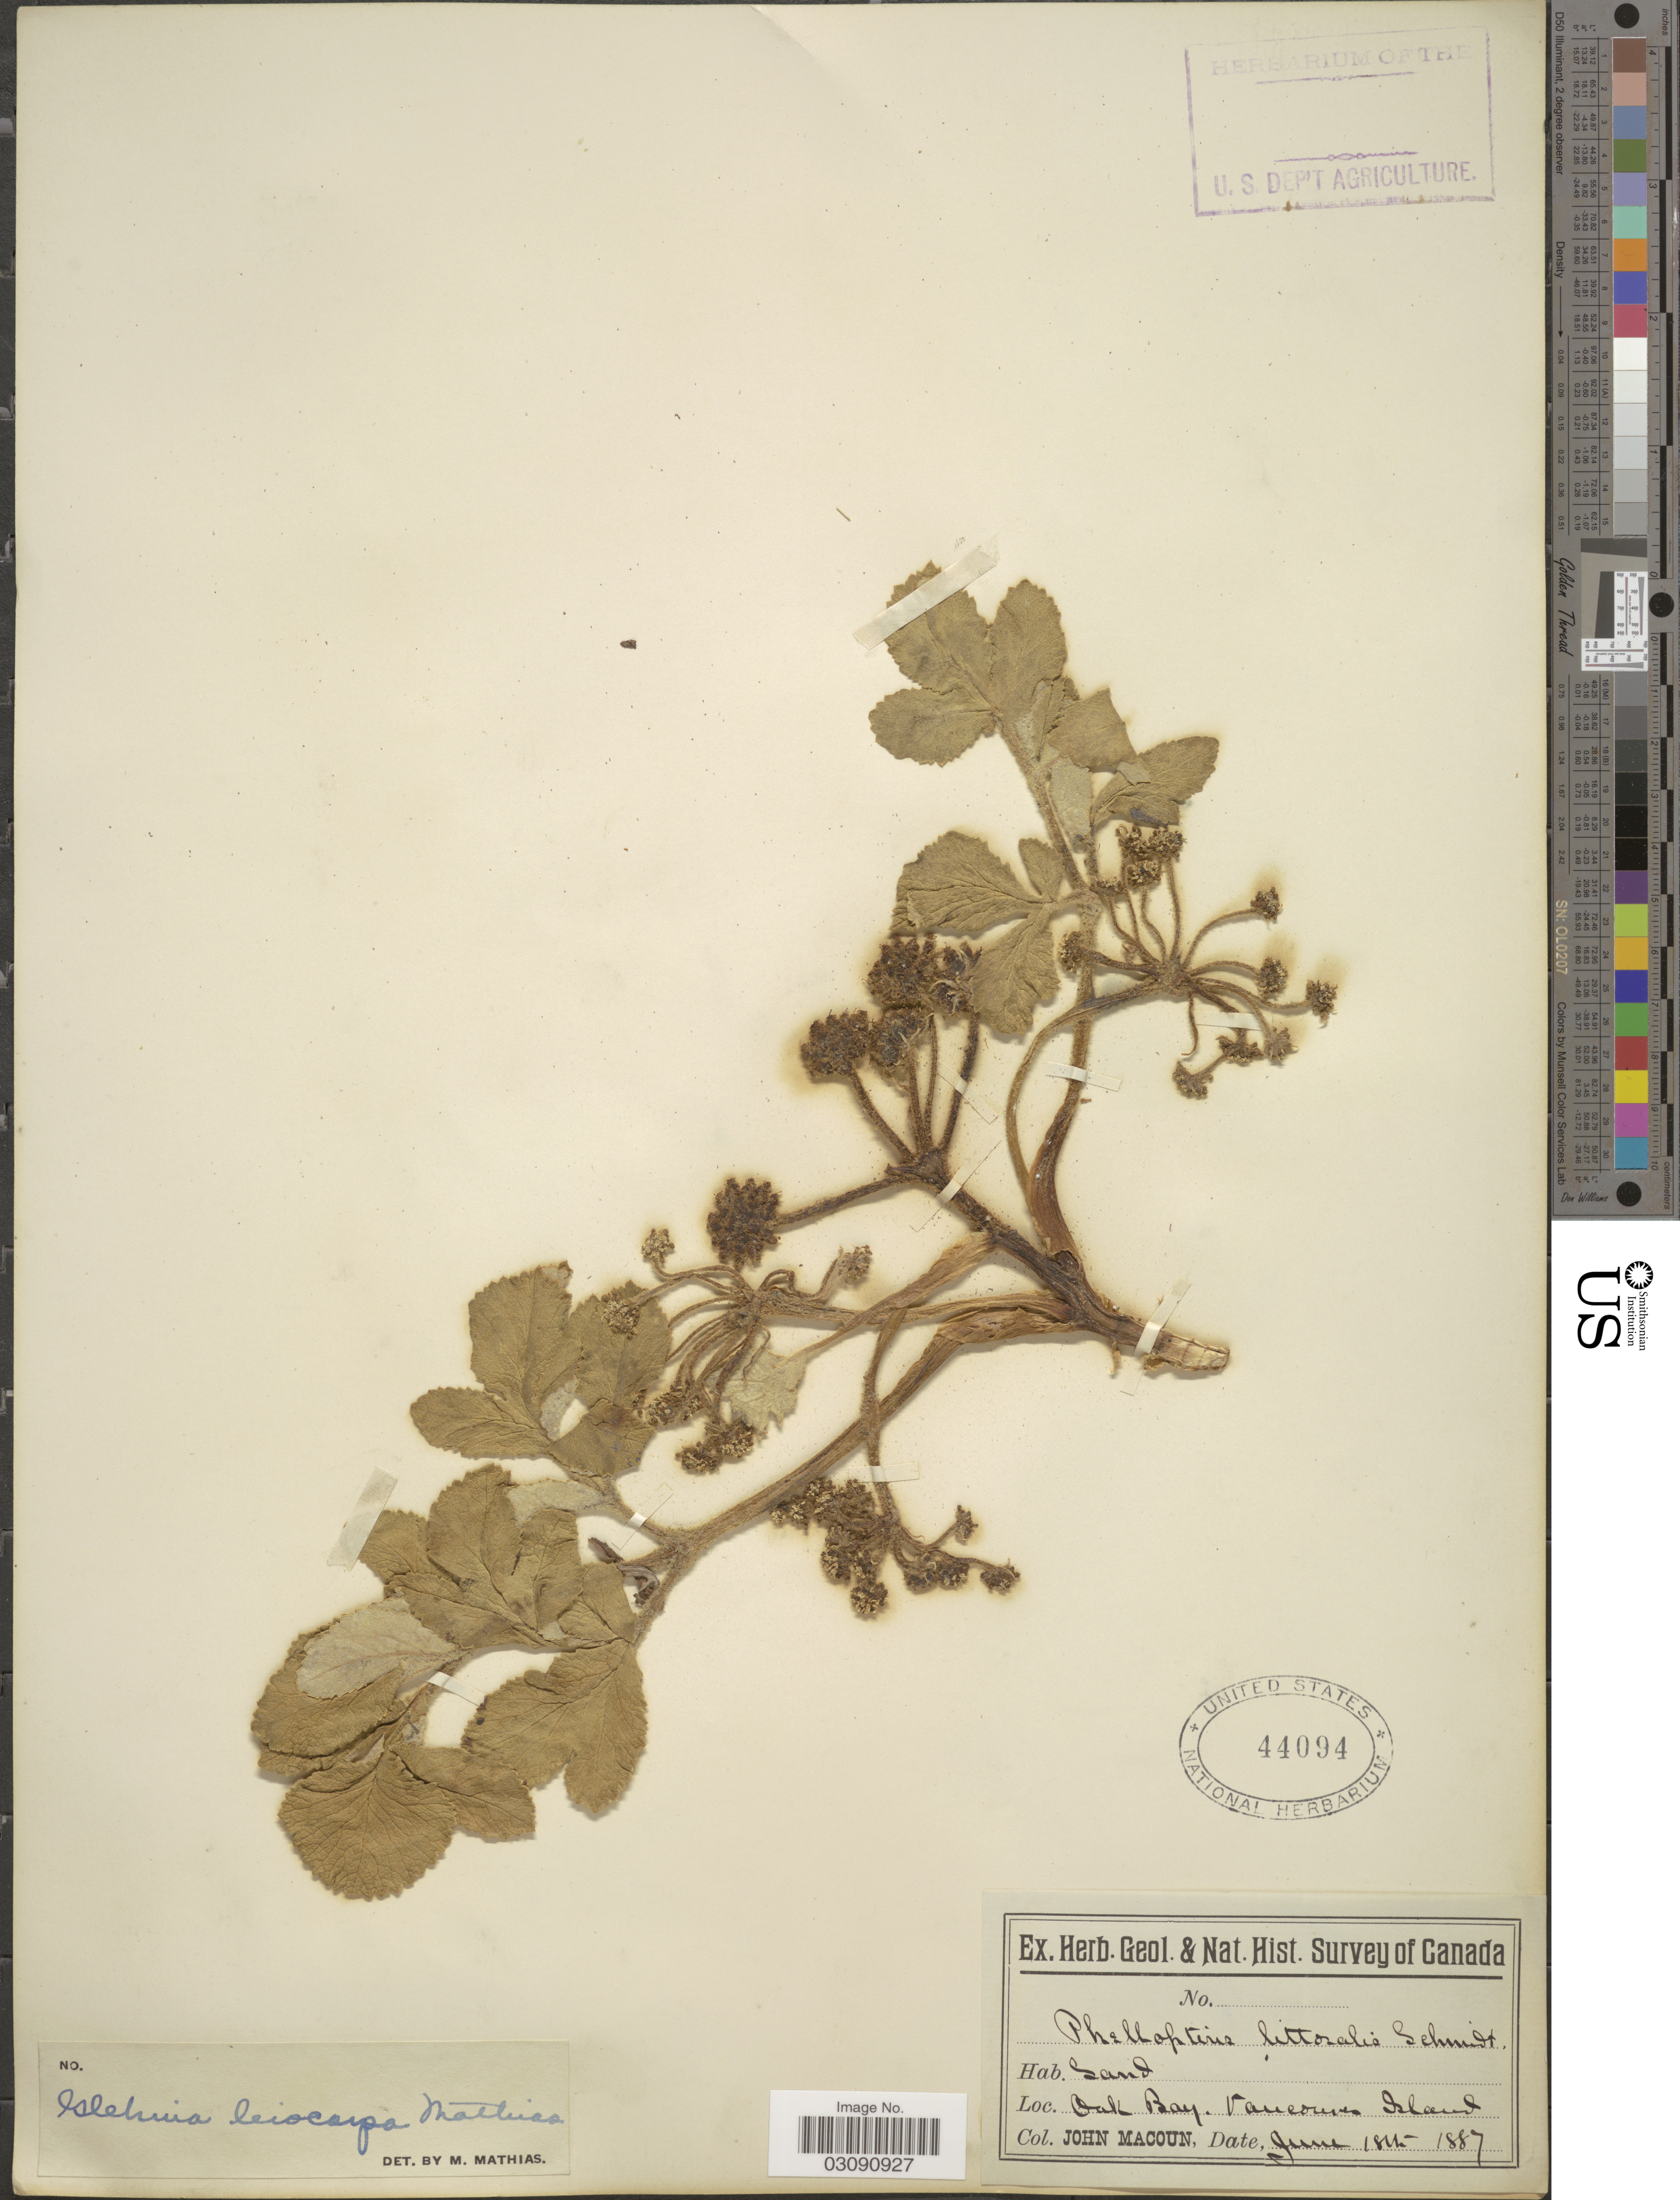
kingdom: Plantae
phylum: Tracheophyta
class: Magnoliopsida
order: Apiales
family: Apiaceae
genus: Glehnia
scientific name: Glehnia littoralis subsp. leiocarpa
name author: (Mathias) Hultén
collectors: J. Macoun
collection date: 1887-06-18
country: Canada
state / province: British Columbia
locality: Oak Bay, Vancouver Island.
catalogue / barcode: US 44094